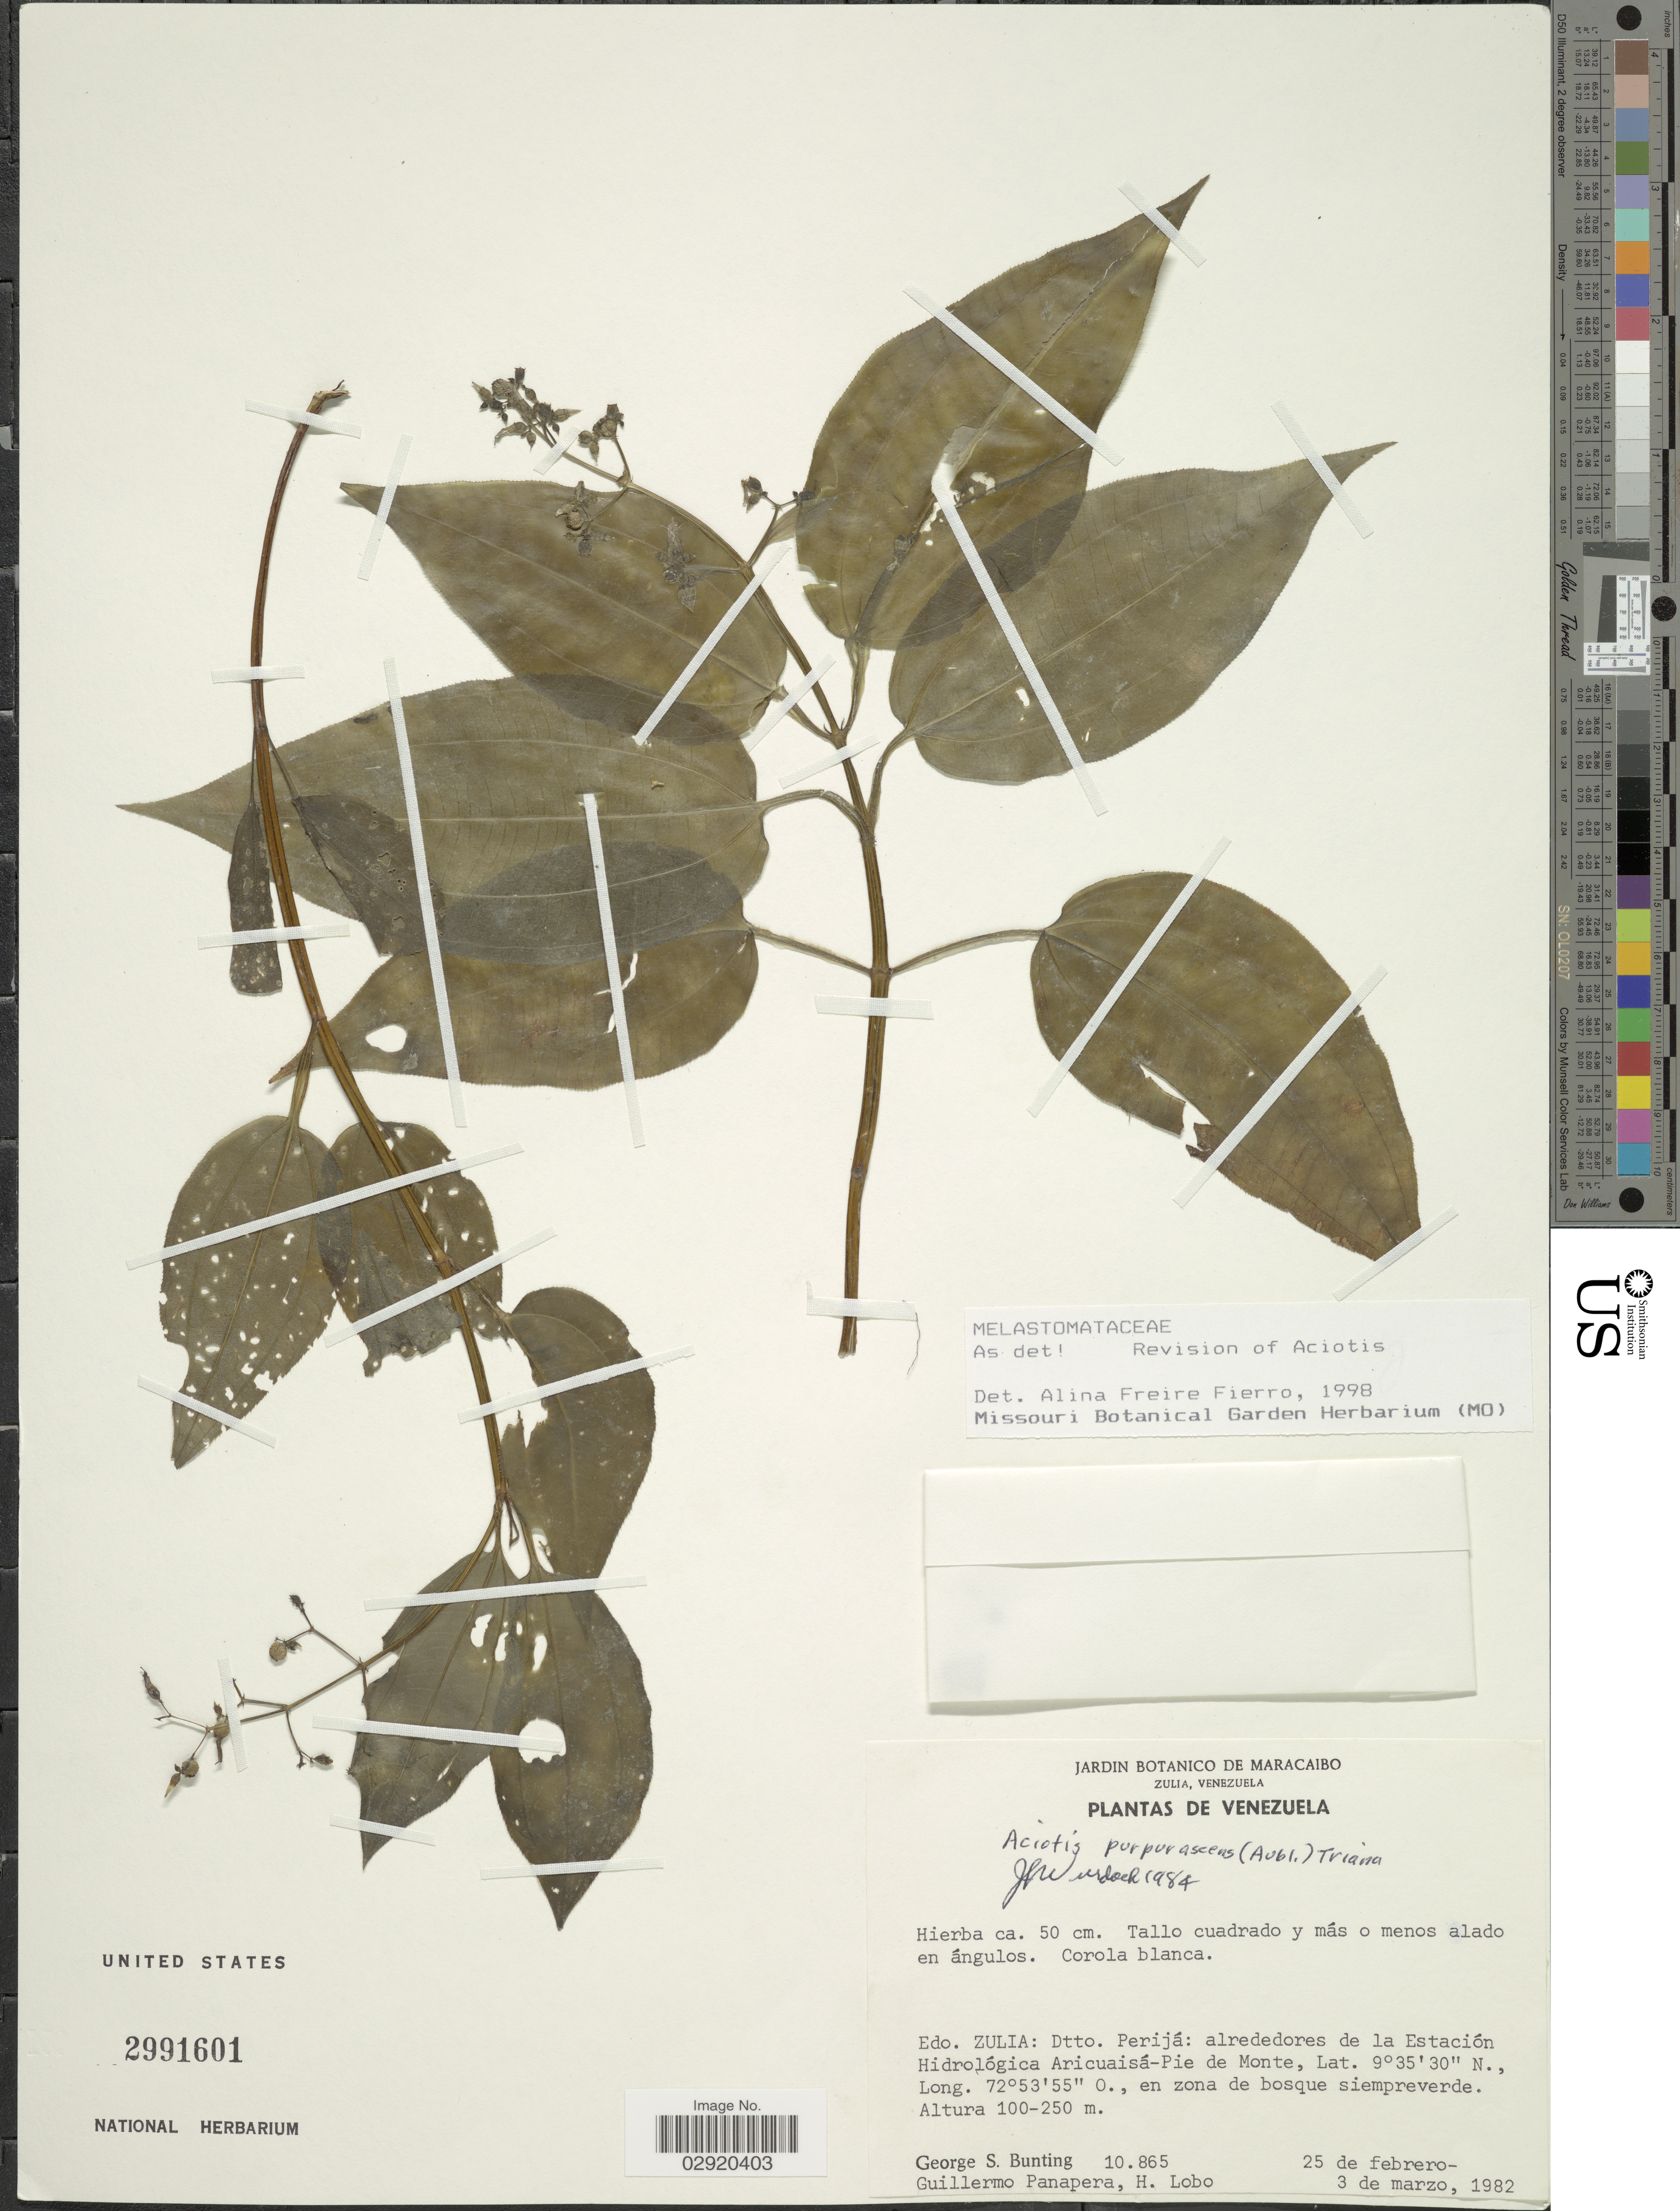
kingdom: Plantae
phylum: Tracheophyta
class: Magnoliopsida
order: Myrtales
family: Melastomataceae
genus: Aciotis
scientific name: Aciotis purpurascens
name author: (Aubl.) Triana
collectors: G. S. Bunting, G. Panapera & H. Lobo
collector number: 10865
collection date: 1982-02-25/1982-03-03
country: Venezuela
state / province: Zulia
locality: Edo. Zulia: Dtto. Perijá: alrededores de la Estación Hidrológica Aricuaisá-Pie de Monte.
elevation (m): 100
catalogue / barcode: US 2991601